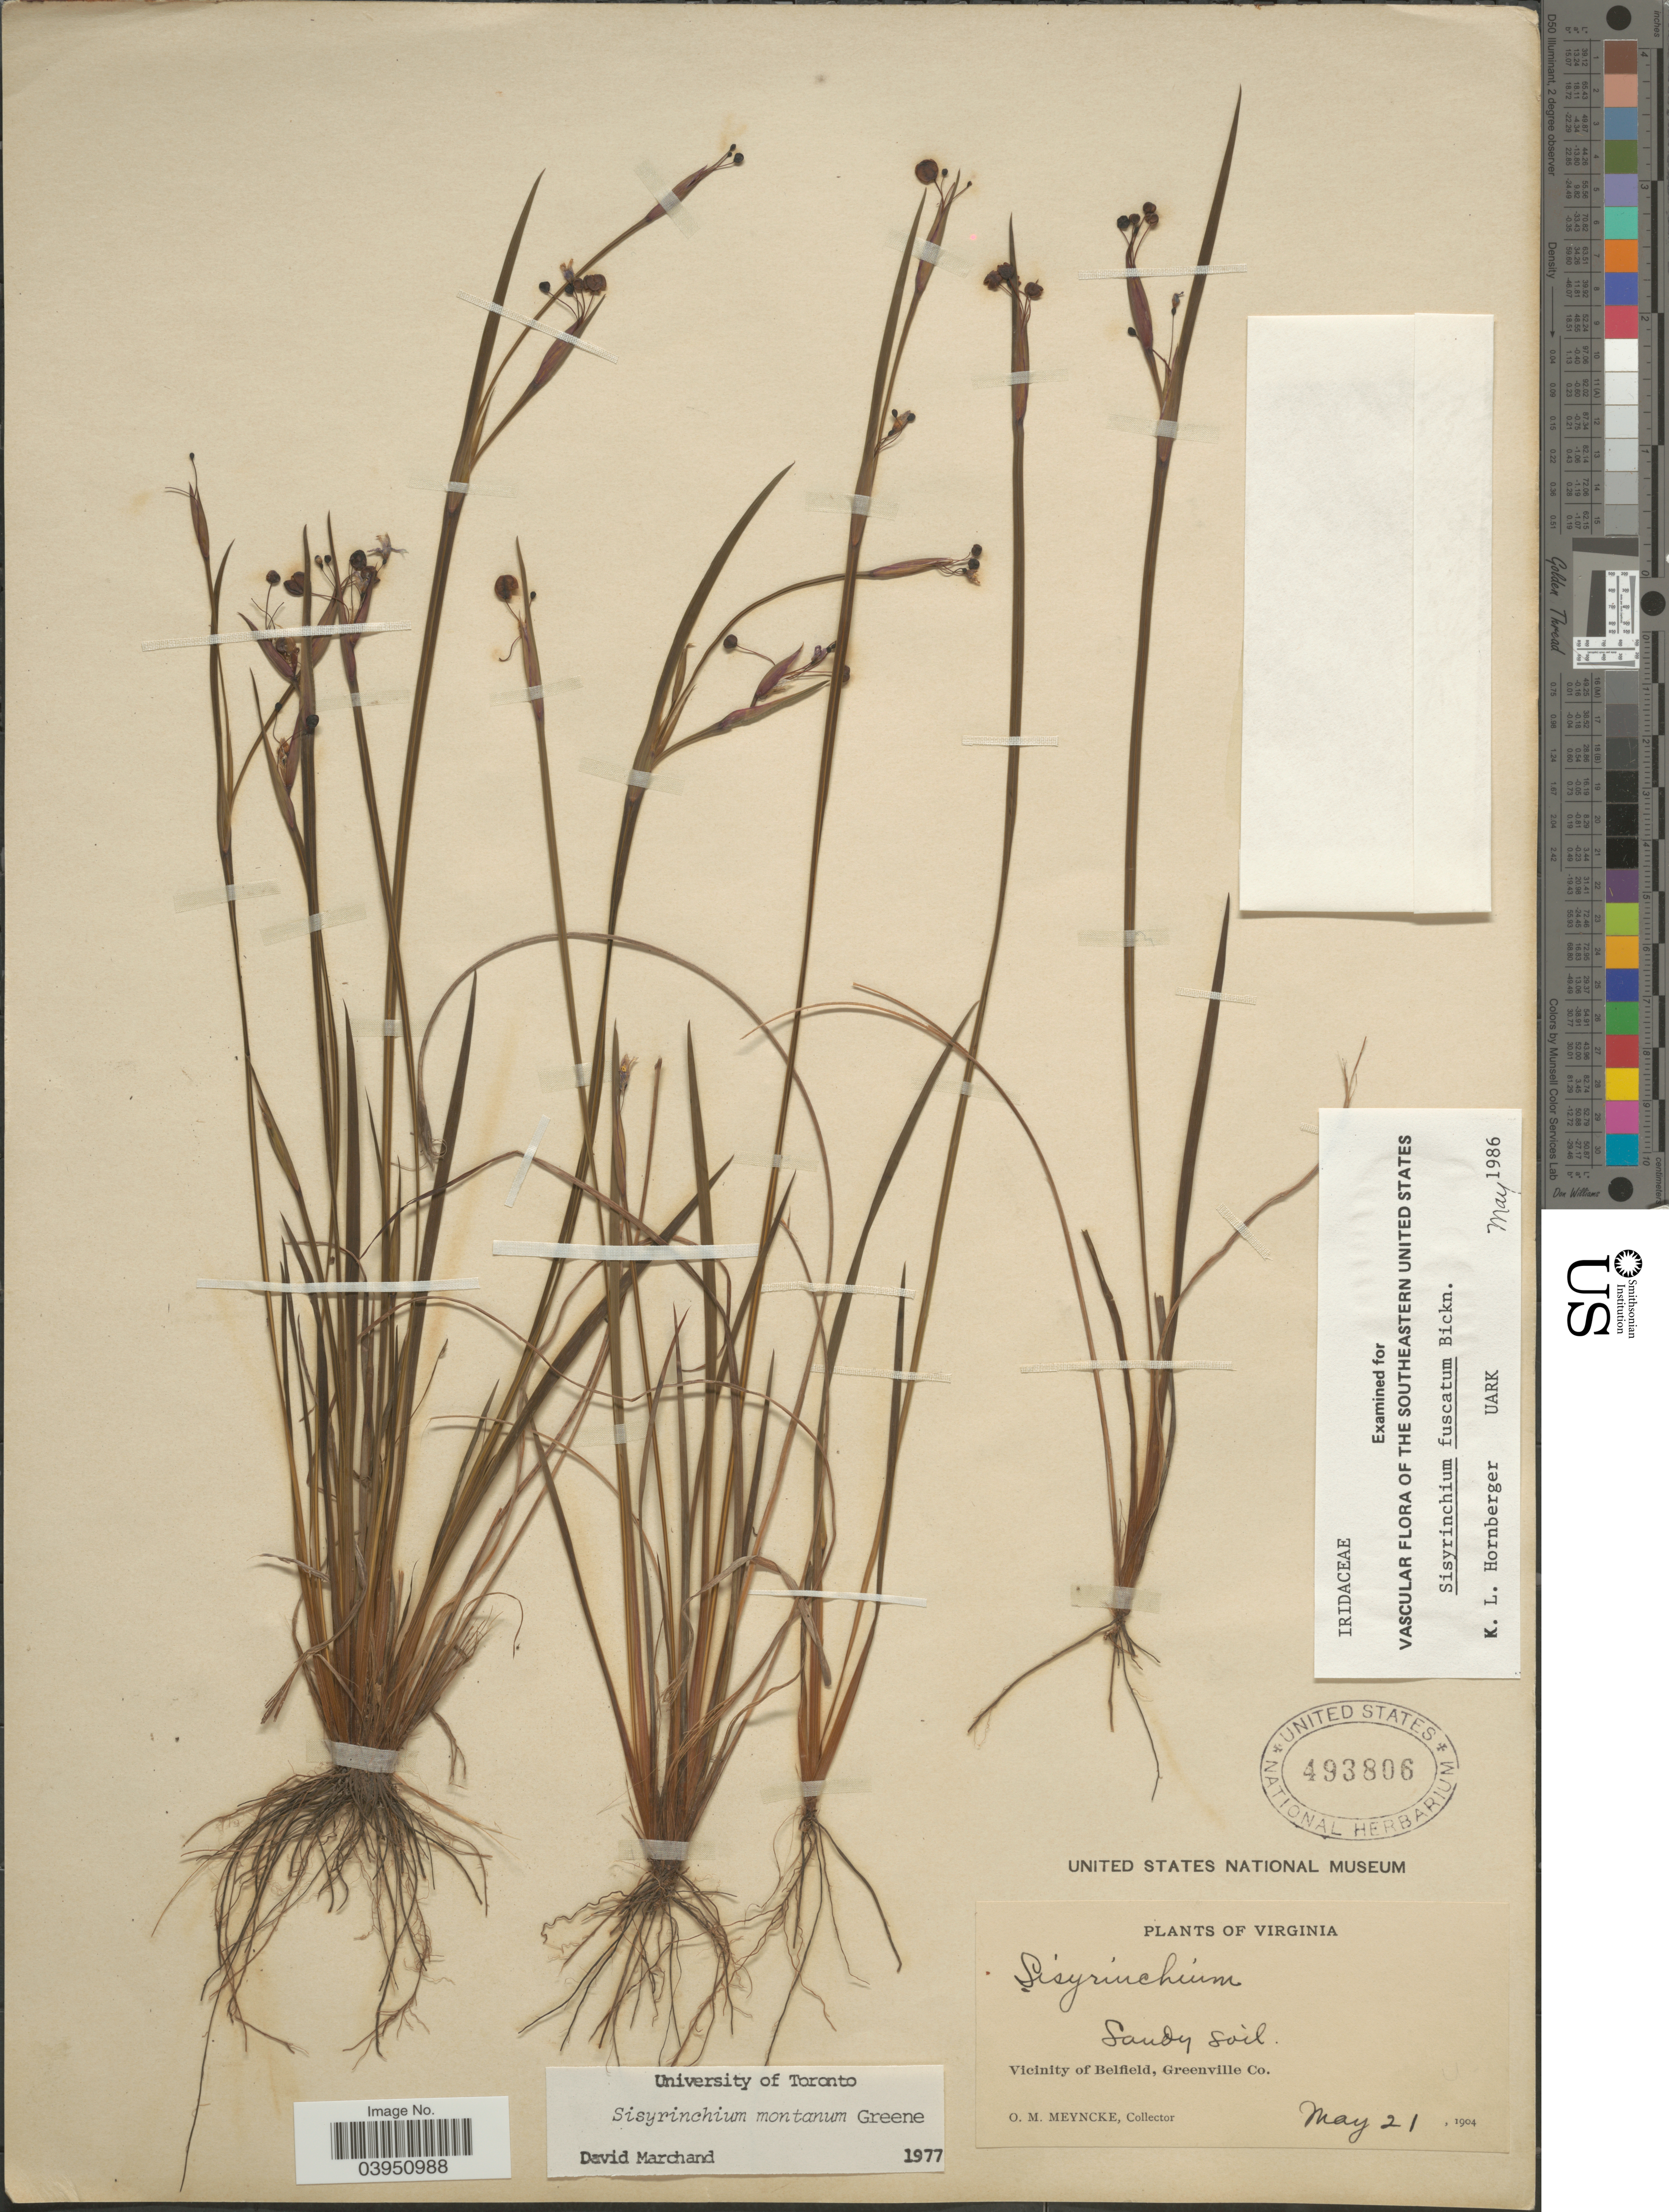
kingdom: Plantae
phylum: Tracheophyta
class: Liliopsida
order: Asparagales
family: Iridaceae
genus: Sisyrinchium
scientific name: Sisyrinchium fuscatum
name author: E.P. Bicknell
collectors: O. Meyncke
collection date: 1904-05-21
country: United States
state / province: Virginia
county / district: Greensville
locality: Vicinity of Belfield, Greenville Co.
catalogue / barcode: US 493806